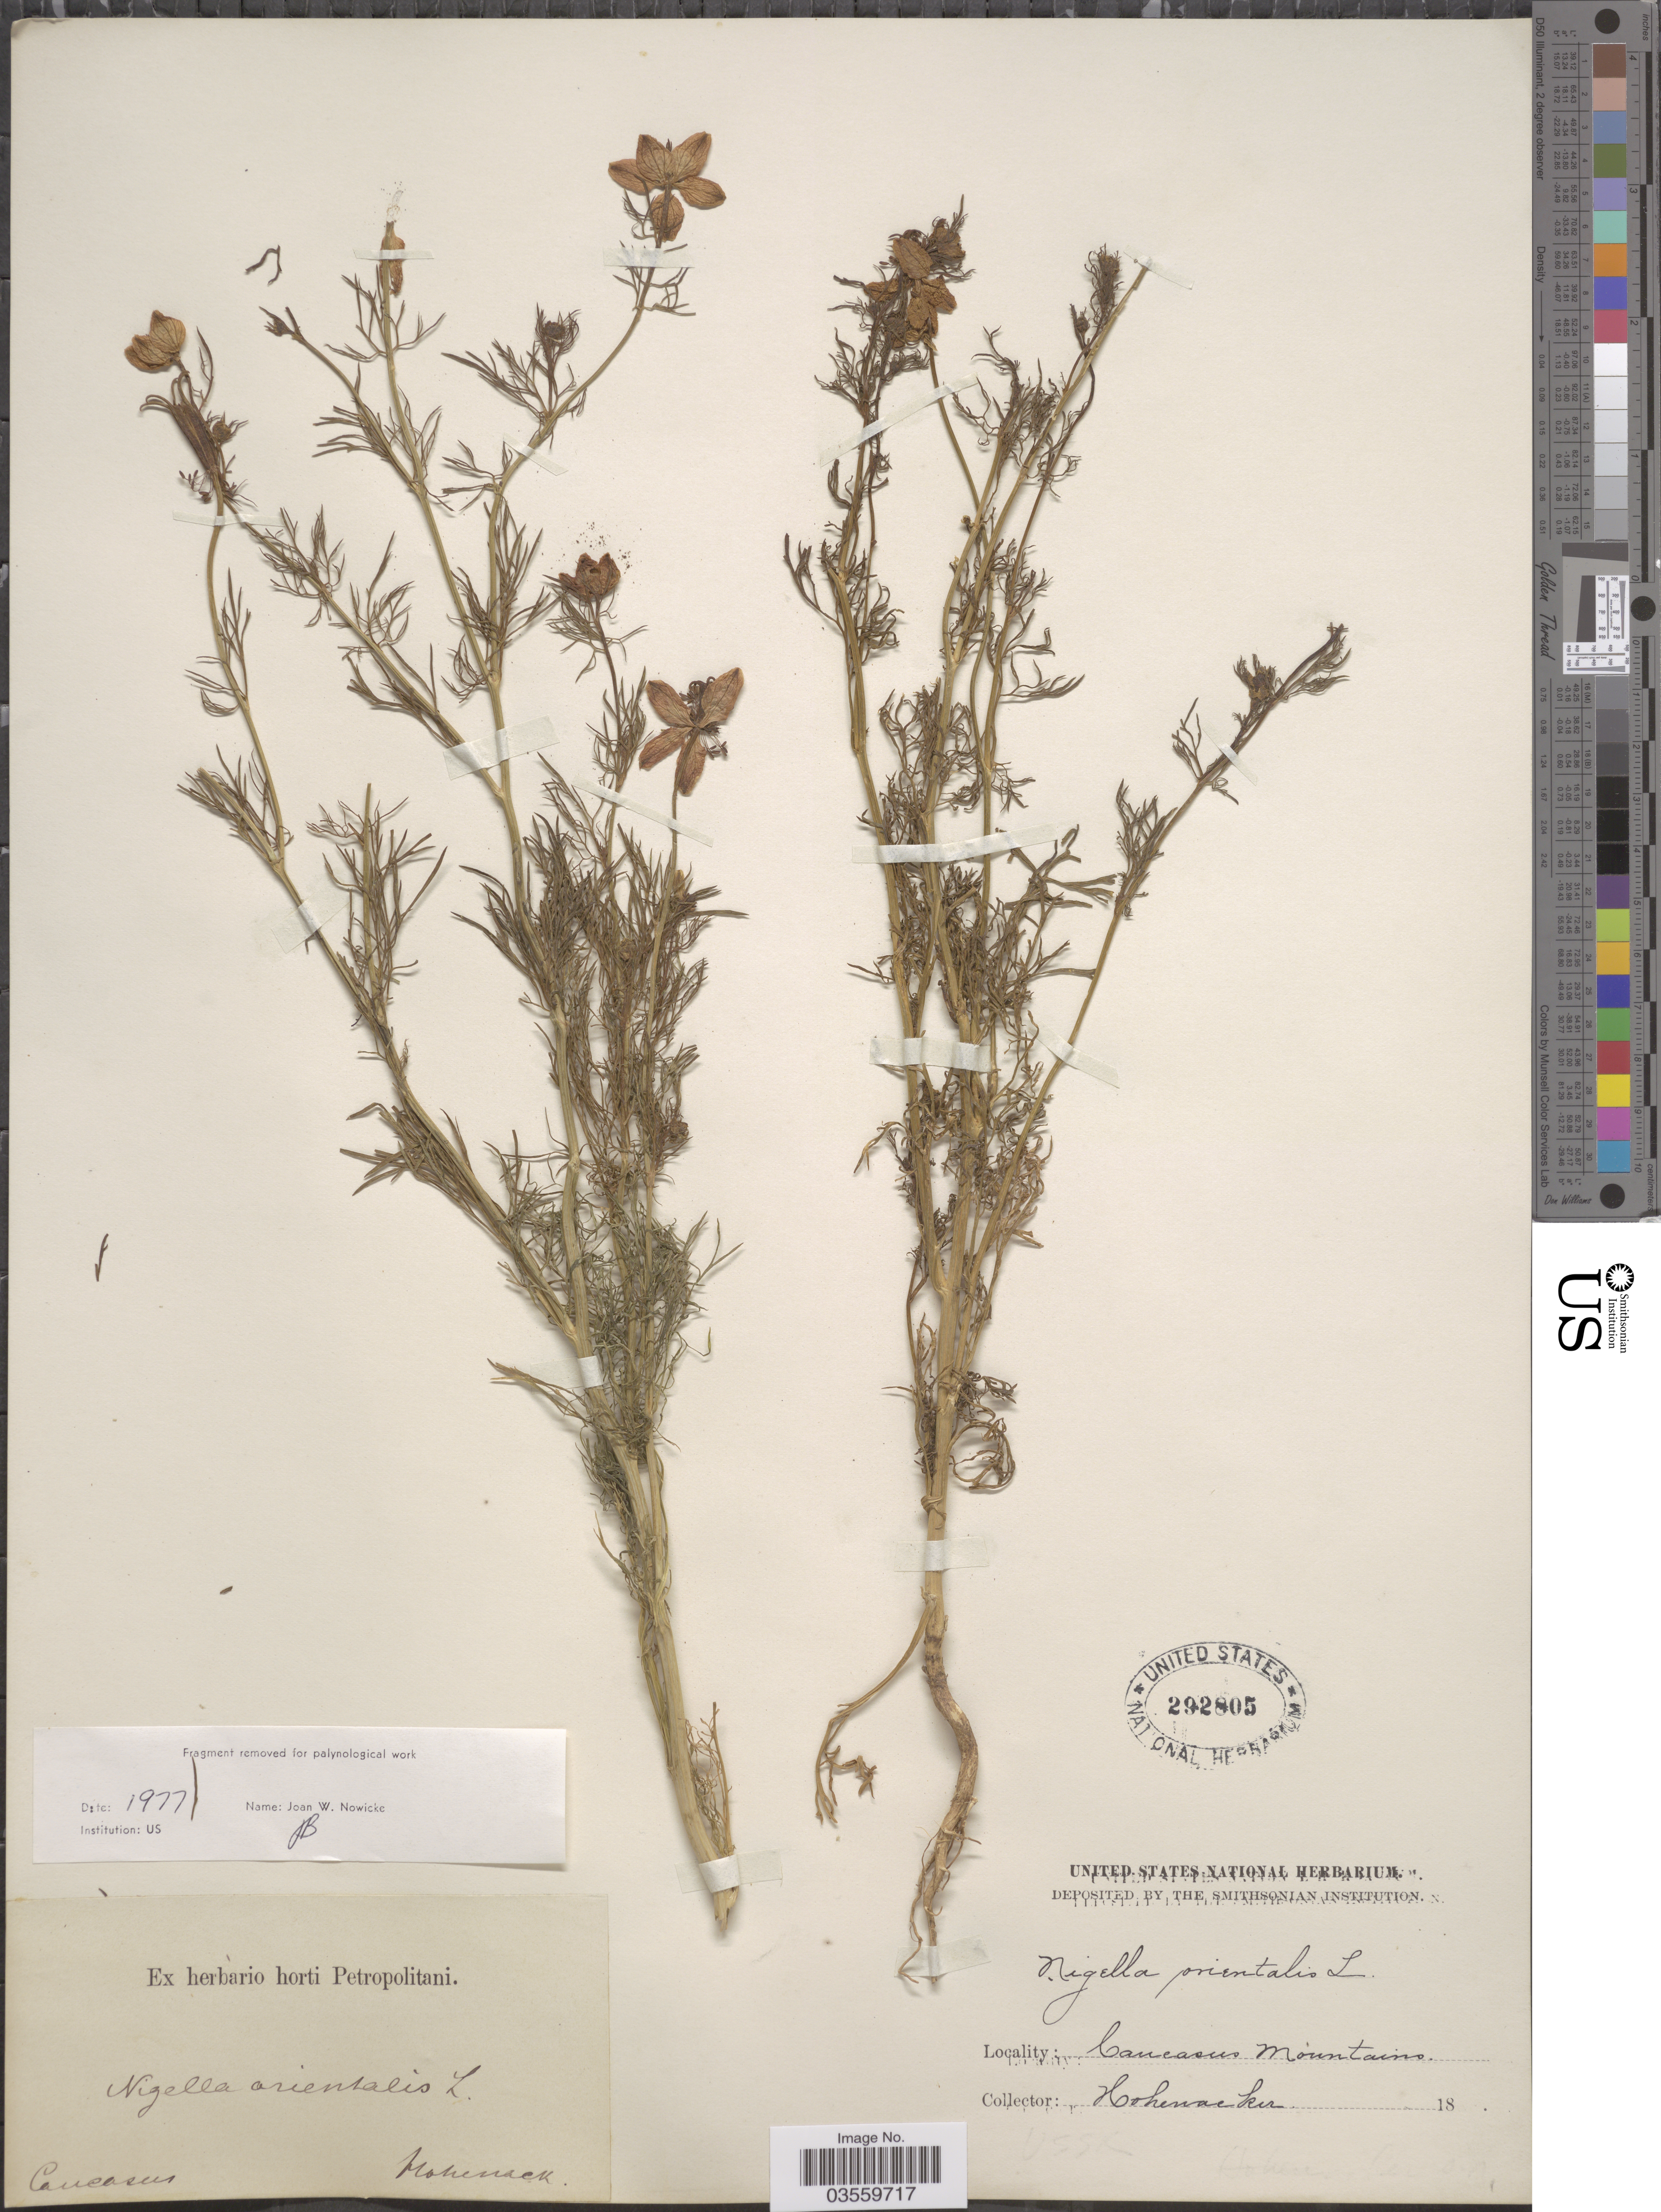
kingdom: Plantae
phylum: Tracheophyta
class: Magnoliopsida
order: Ranunculales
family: Ranunculaceae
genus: Nigella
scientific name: Nigella orientalis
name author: L.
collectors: Hohenacker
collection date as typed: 18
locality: Caucasus Mountains.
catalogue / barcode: US 292805